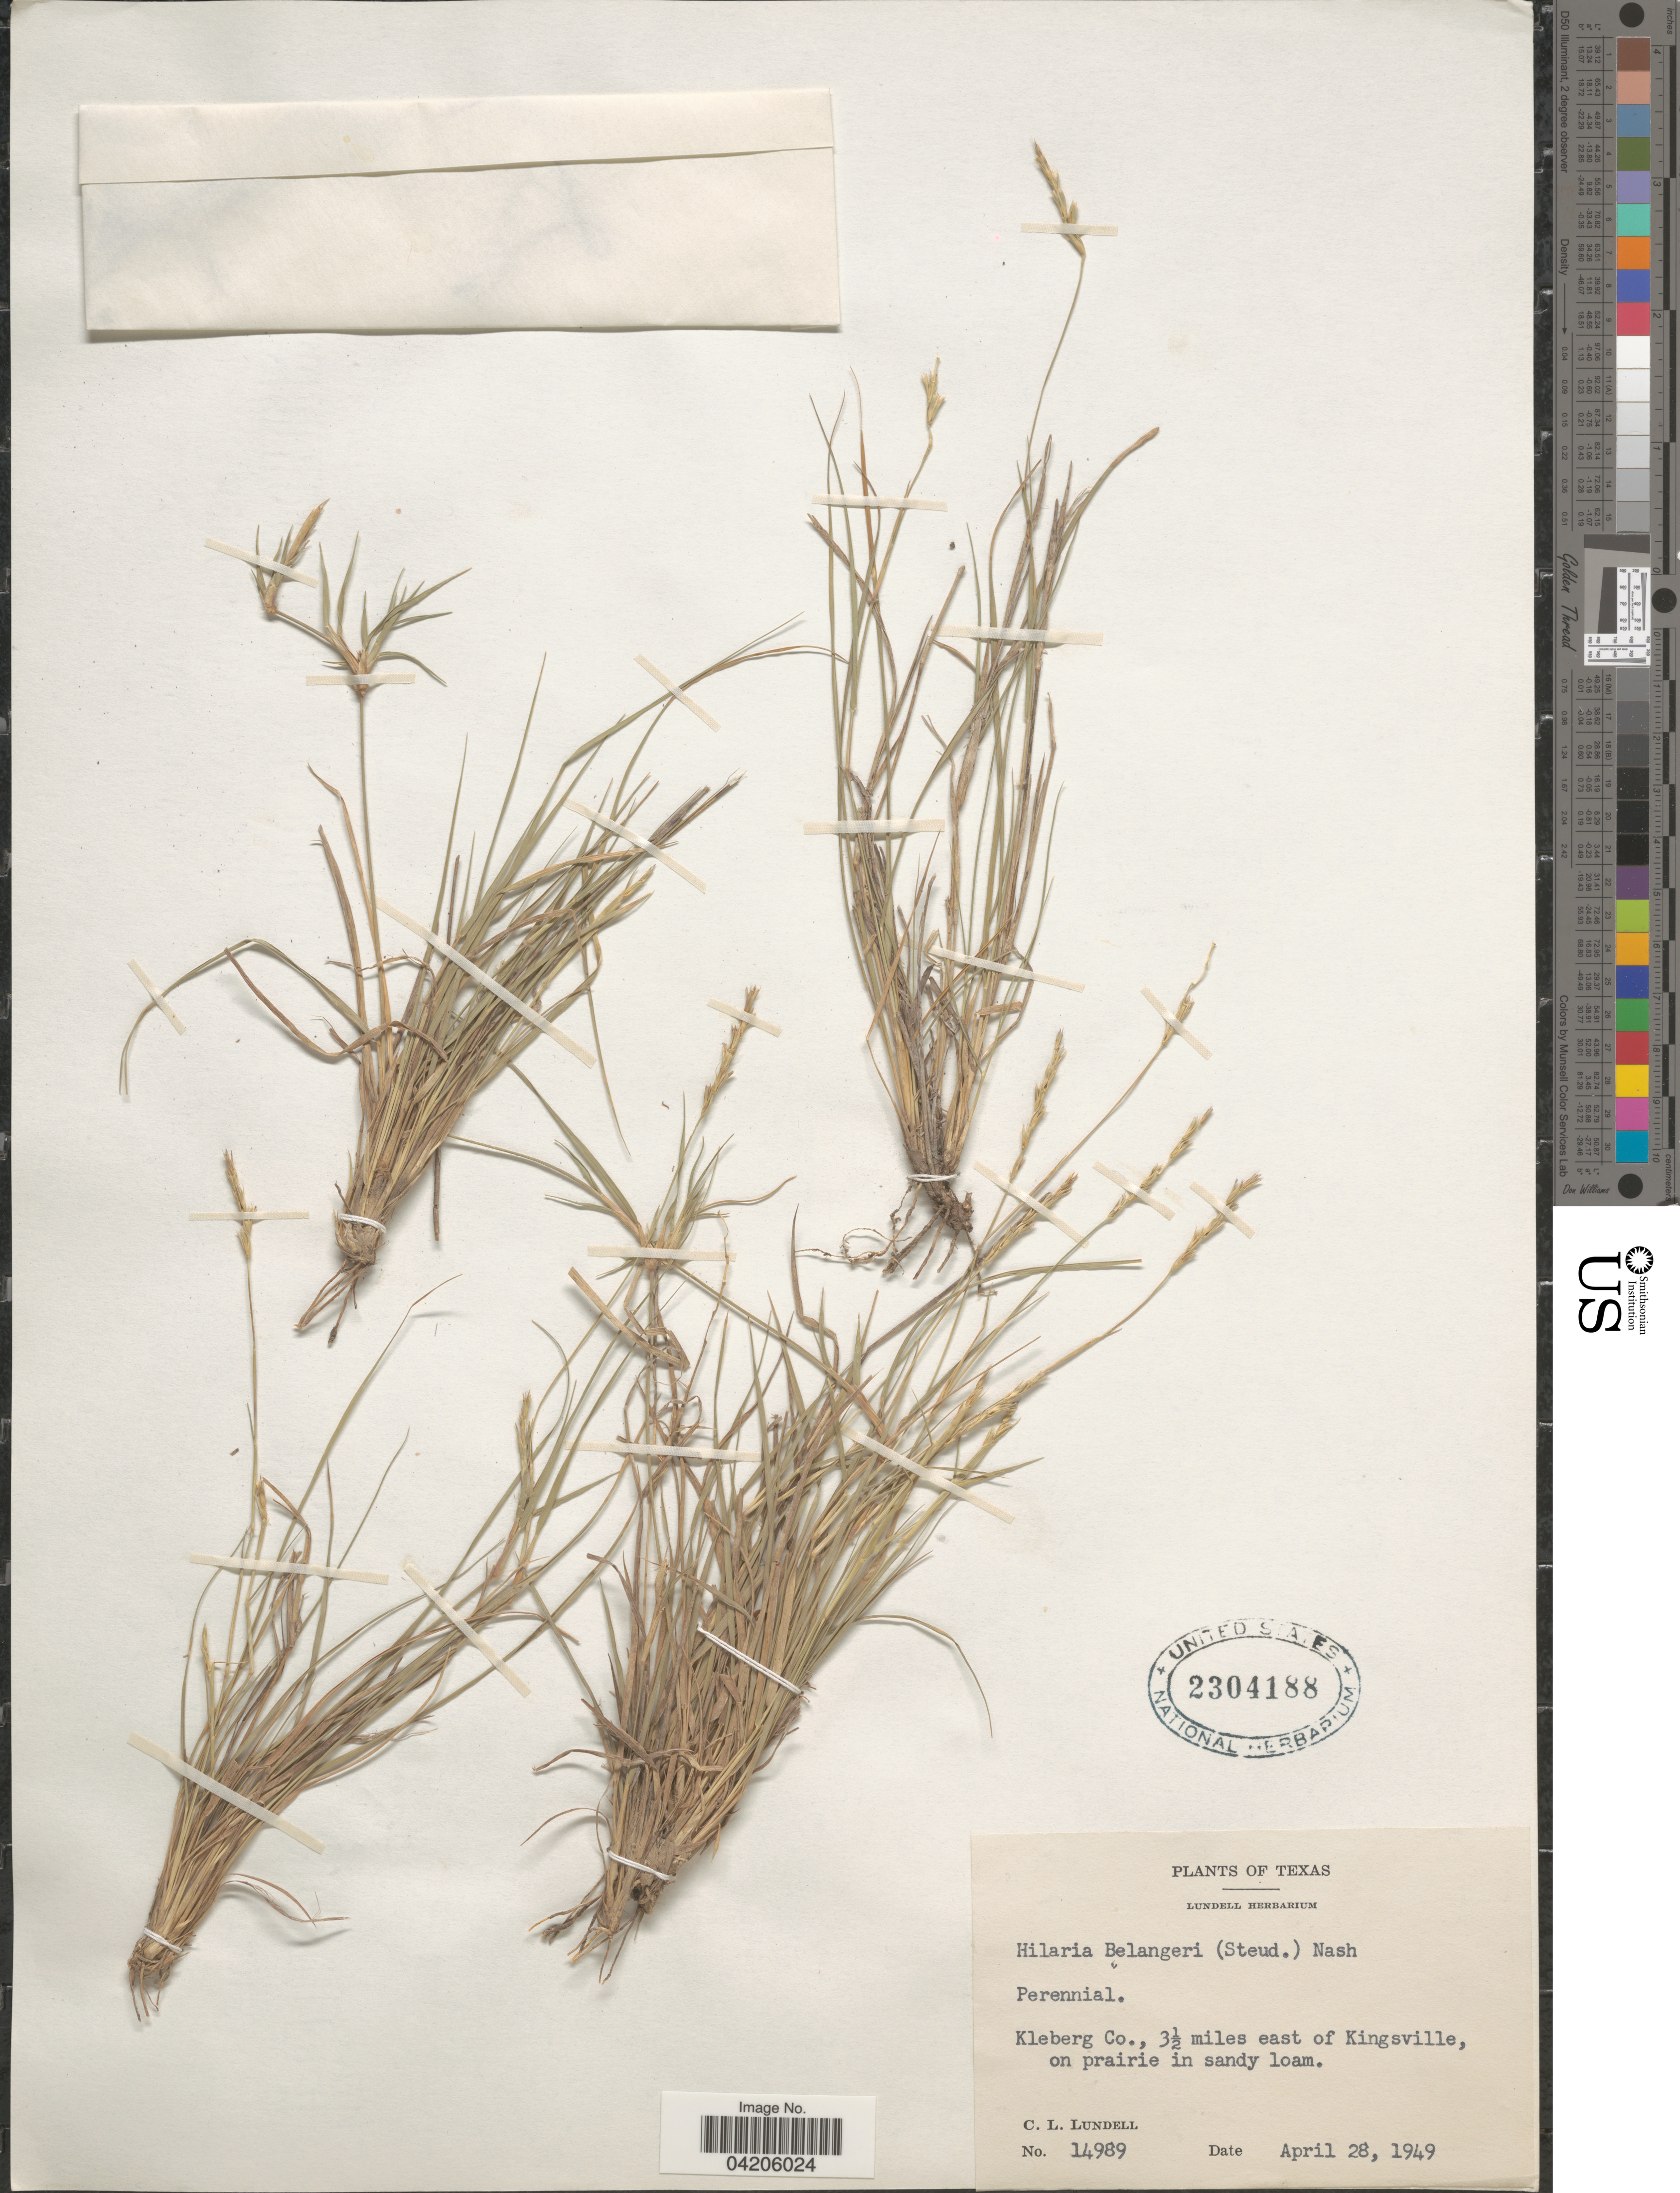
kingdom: Plantae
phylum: Tracheophyta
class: Liliopsida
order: Poales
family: Poaceae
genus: Hilaria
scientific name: Hilaria belangeri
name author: (Steud.) Nash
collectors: C. L. Lundell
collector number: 14989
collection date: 1949-04-28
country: United States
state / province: Texas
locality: Kleberg Co., 3½ miles east of Kingsville, on prairie in sandy loam.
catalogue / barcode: US 2304188